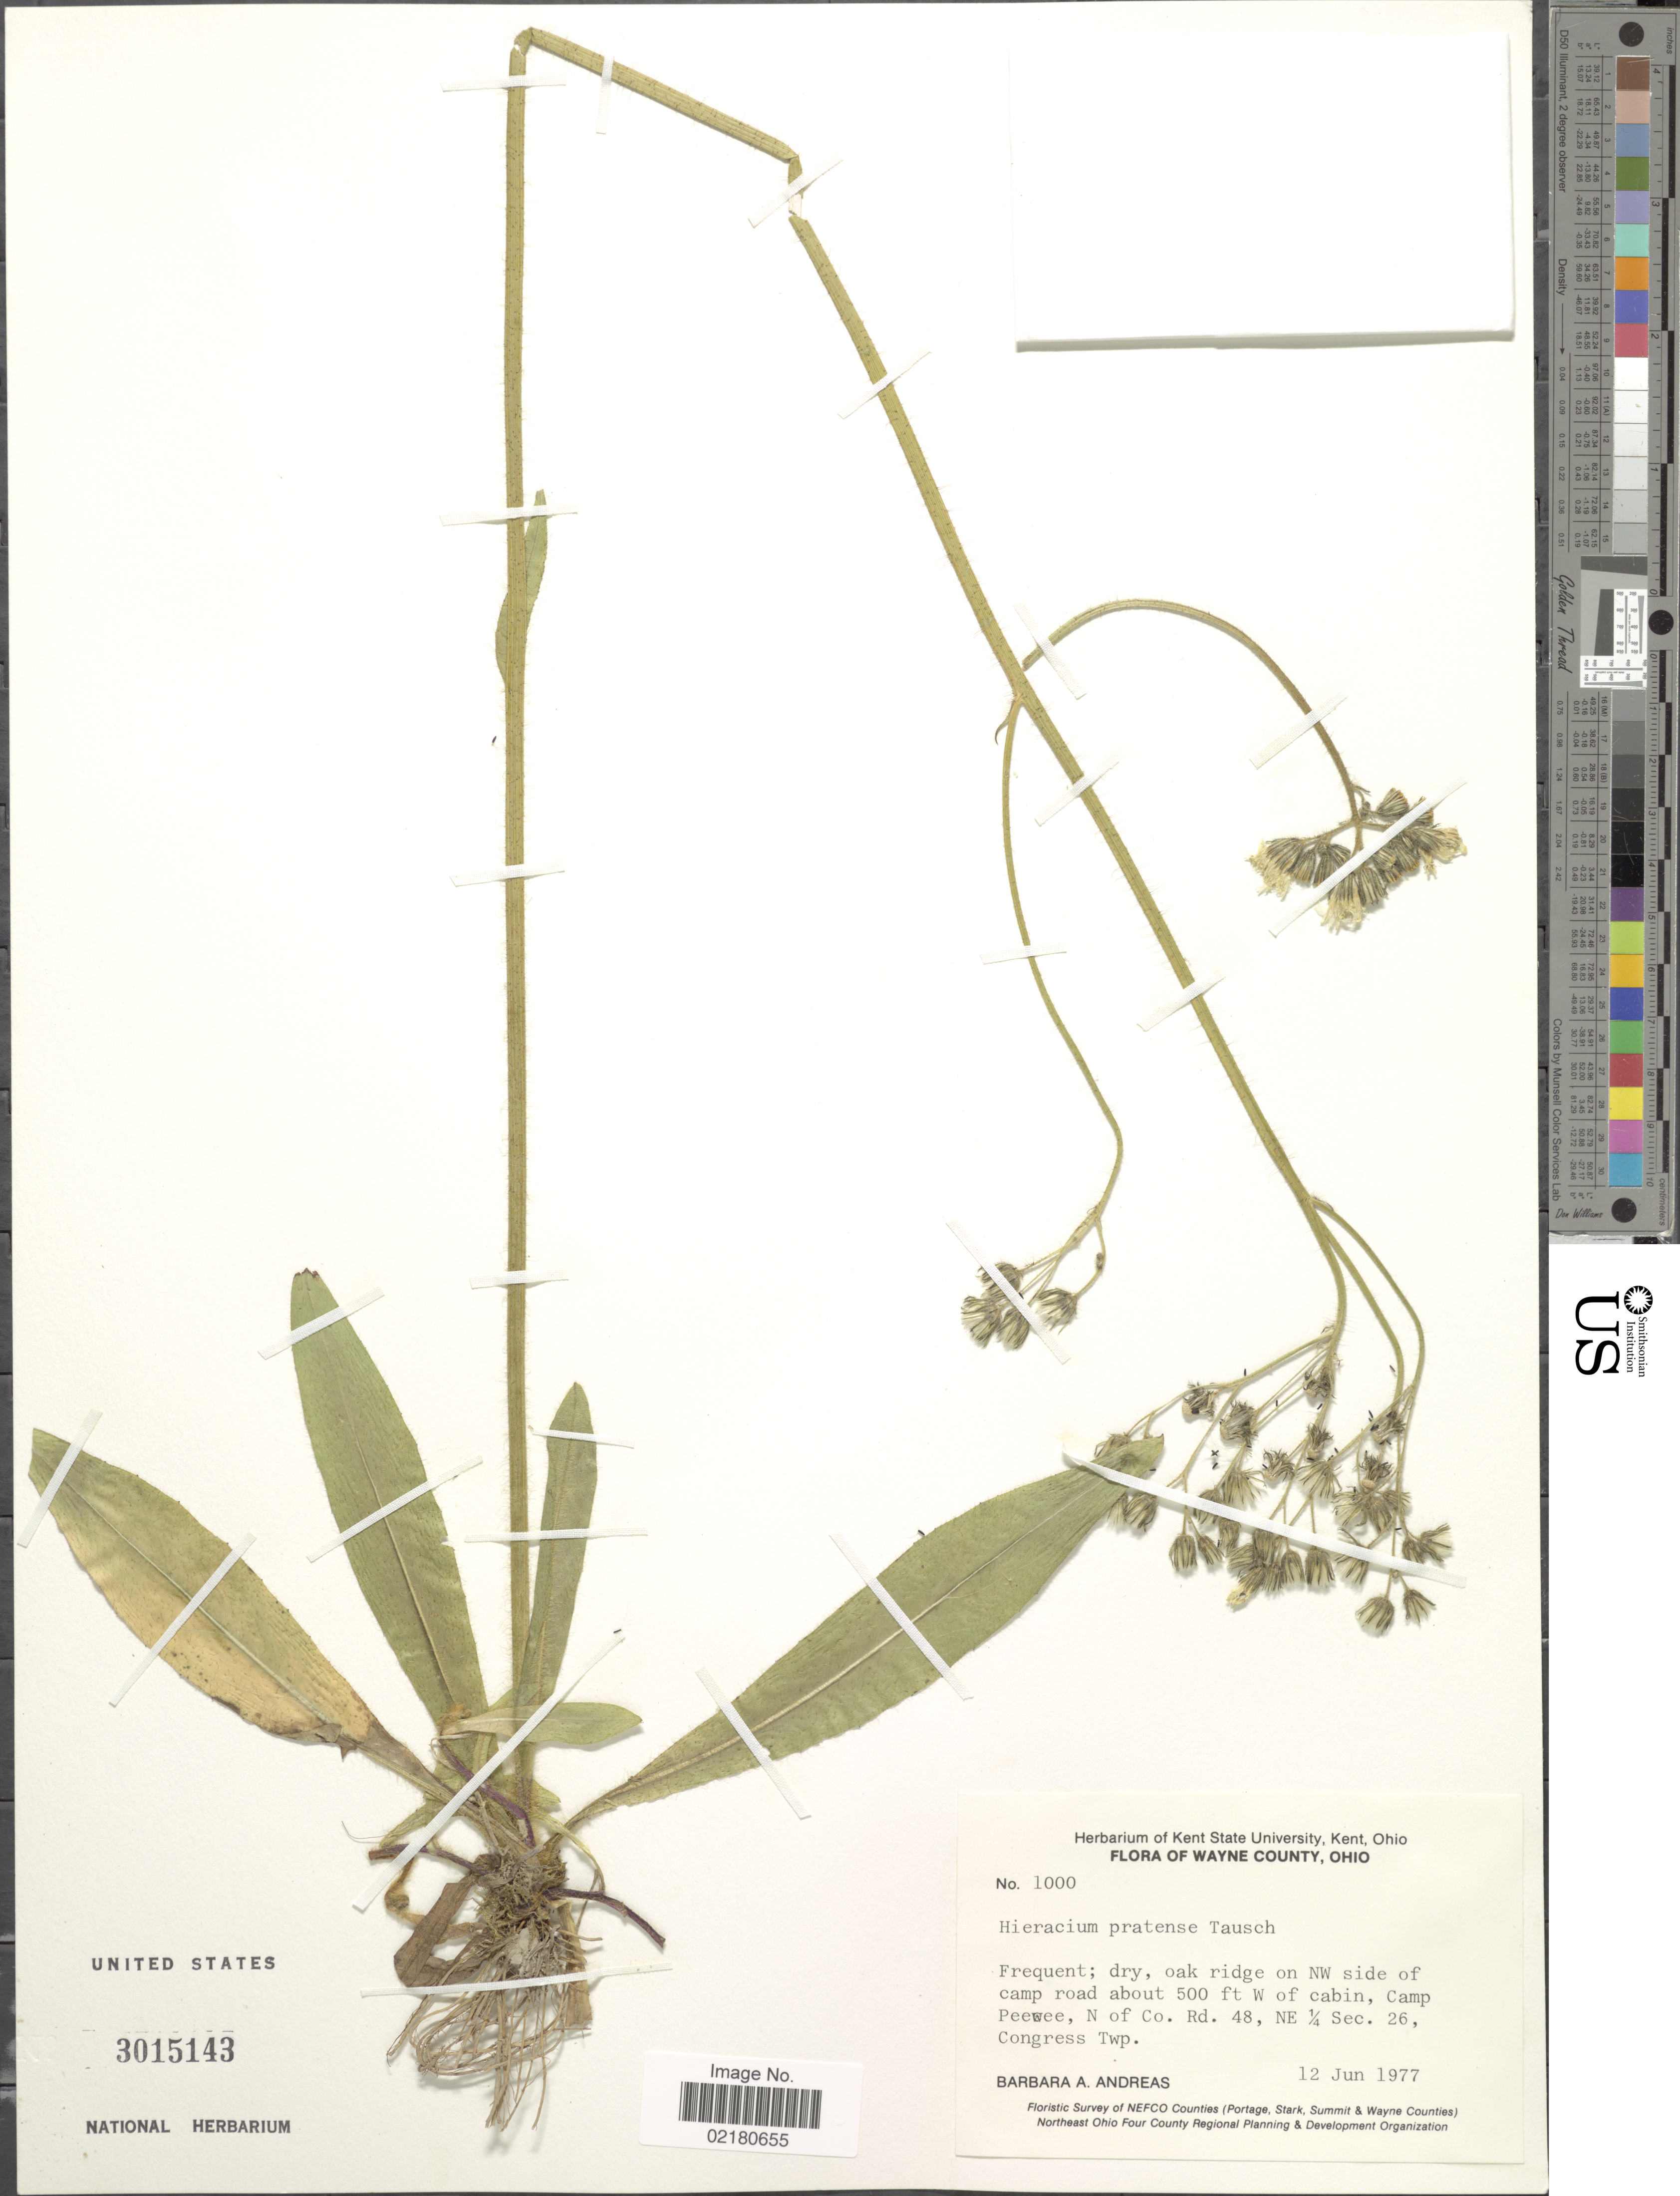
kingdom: Plantae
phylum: Tracheophyta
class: Magnoliopsida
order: Asterales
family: Asteraceae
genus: Pilosella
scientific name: Pilosella caespitosa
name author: (Dumort.) P. D. Sell & C. West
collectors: B. A. Andreas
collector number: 1000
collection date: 1977-06-12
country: United States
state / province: Ohio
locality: Wayne County, Ohio. Frequent: dry, oak ridge on NW side of camp road. About 500 ft W of cabin, Camp Peewee, N of Co. Rd. 48, NE1/4 sec. 26, Congress Twp.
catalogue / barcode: US 3015143